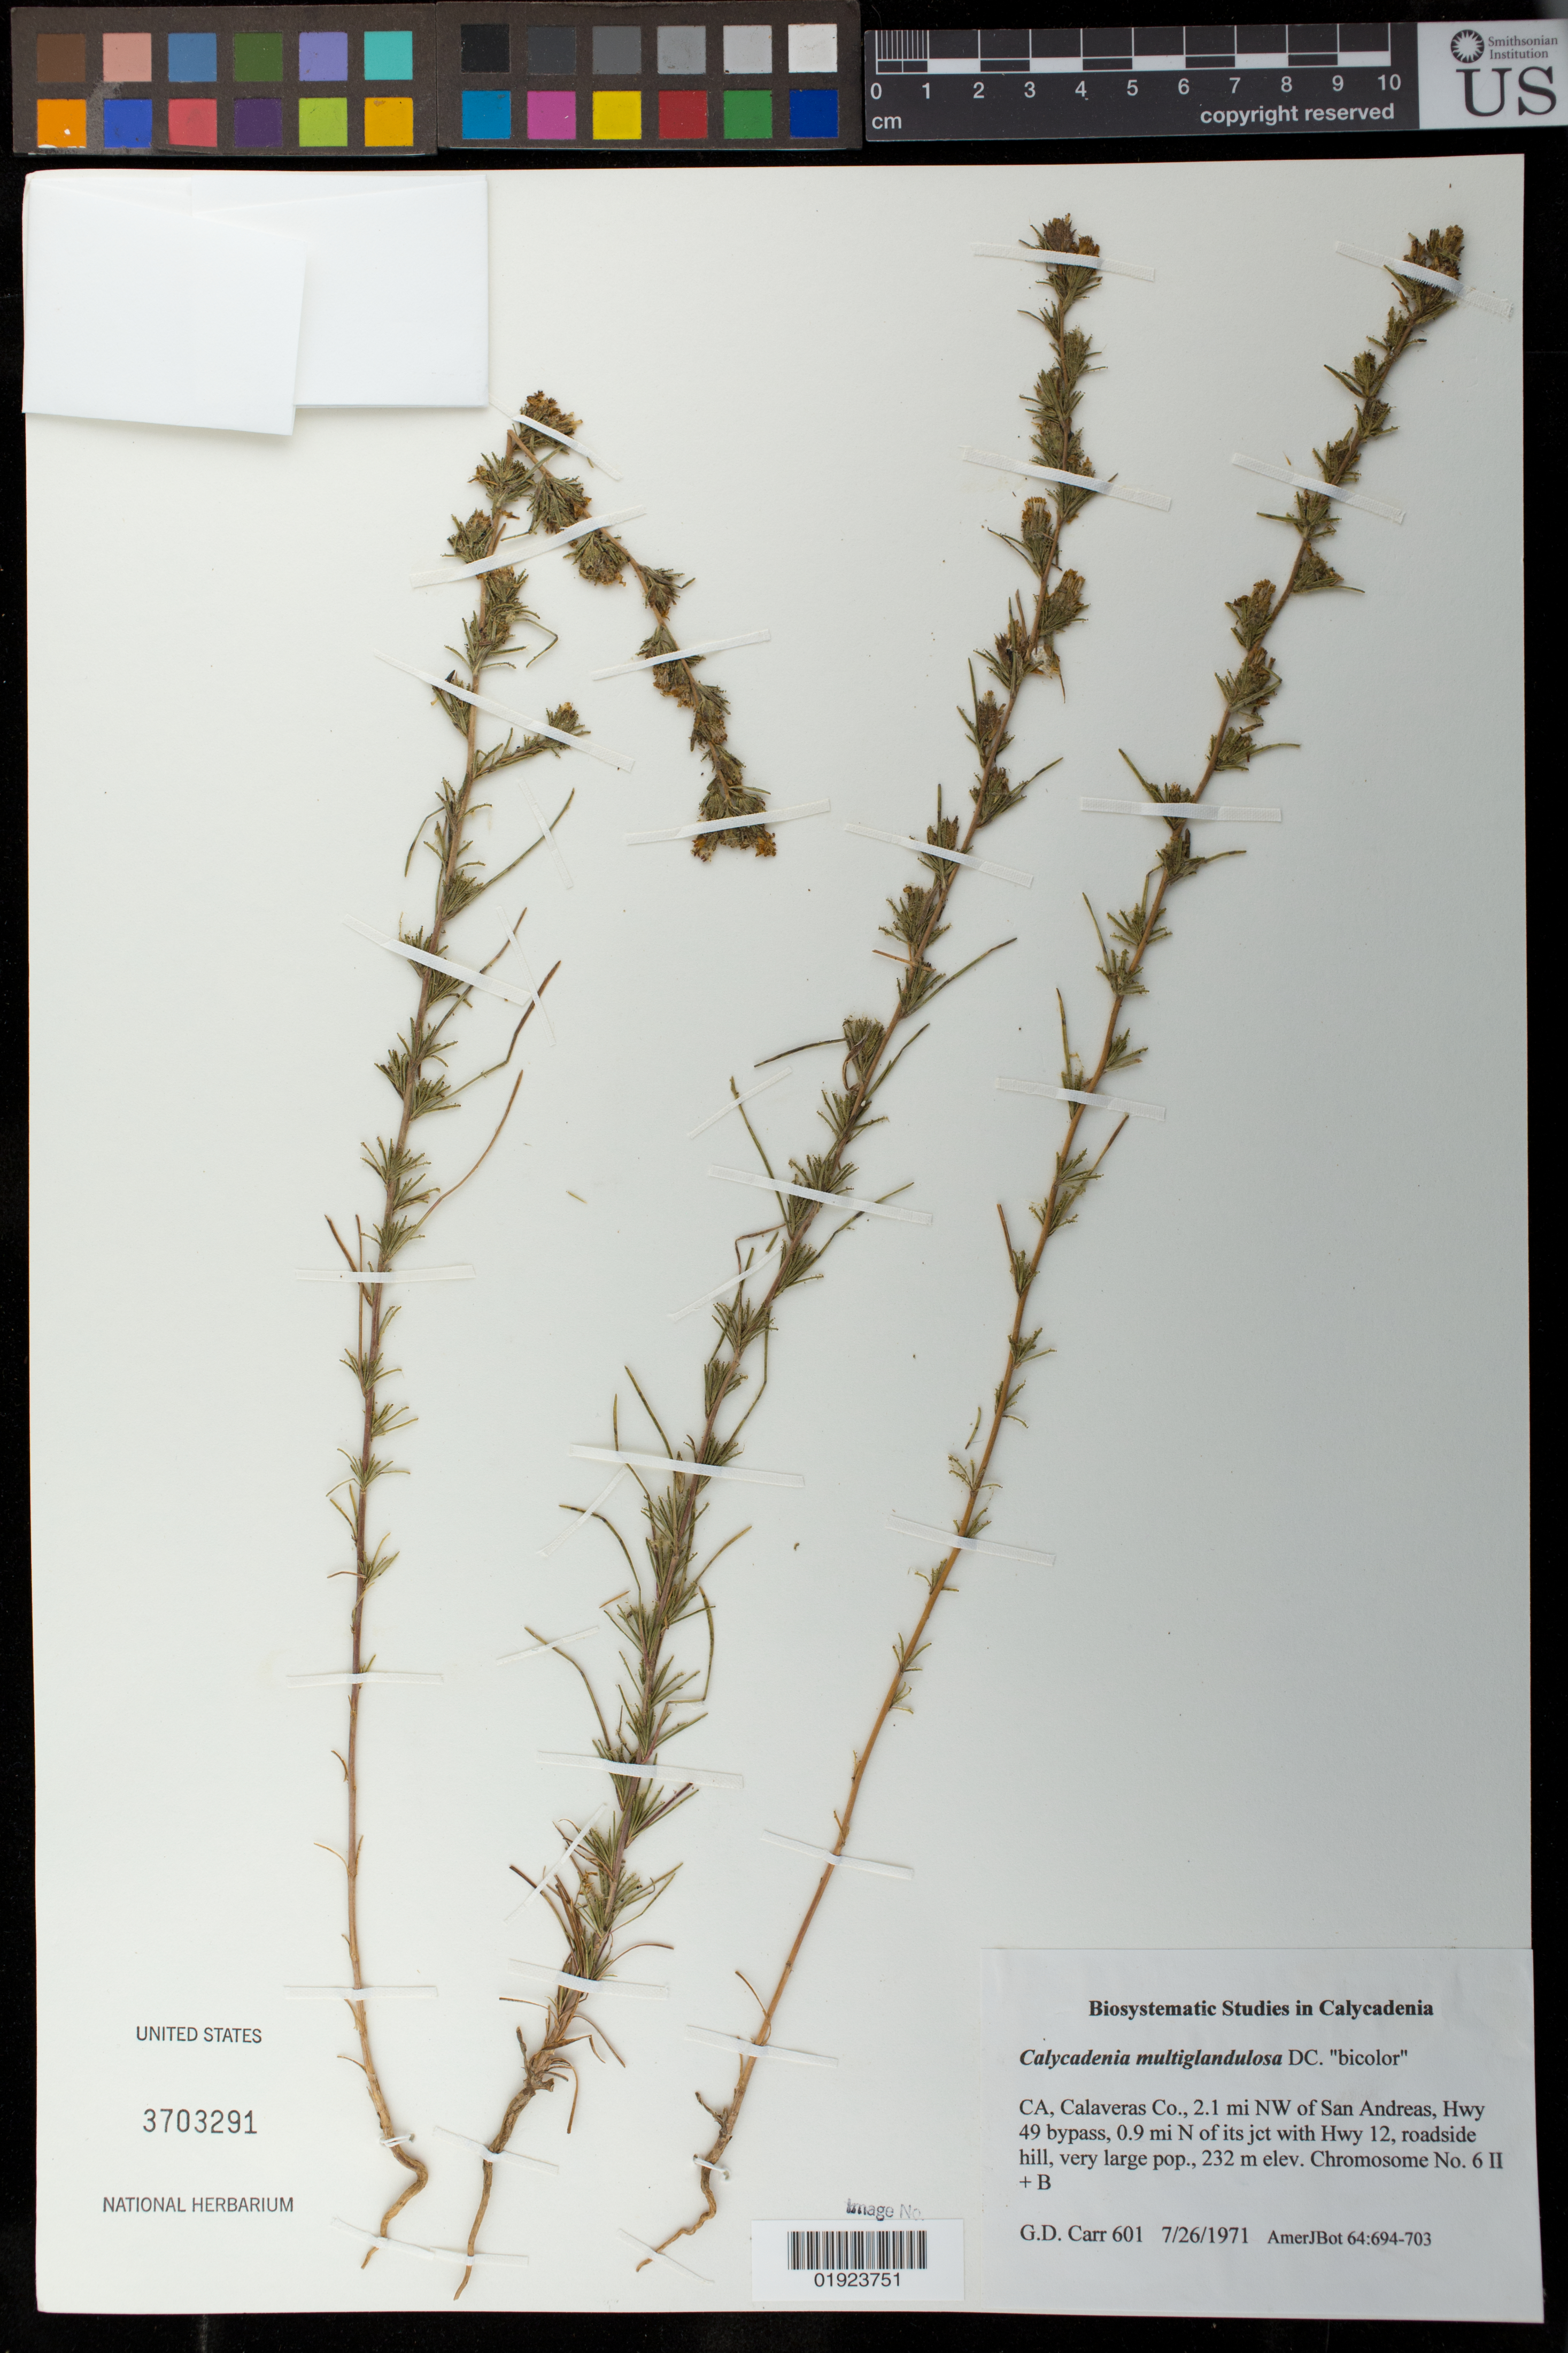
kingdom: Plantae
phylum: Tracheophyta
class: Magnoliopsida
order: Asterales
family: Asteraceae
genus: Calycadenia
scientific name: Calycadenia multiglandulosa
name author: DC.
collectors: G. Carr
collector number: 601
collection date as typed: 7/26/1971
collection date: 1971-07-26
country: United States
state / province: California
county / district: Calaveras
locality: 2.1 mi NW of San Andreas, Hwy 49 bypass, 0.9 mi N of its jct with Hwy 12, roadside hill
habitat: hill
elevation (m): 232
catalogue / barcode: US 3703291